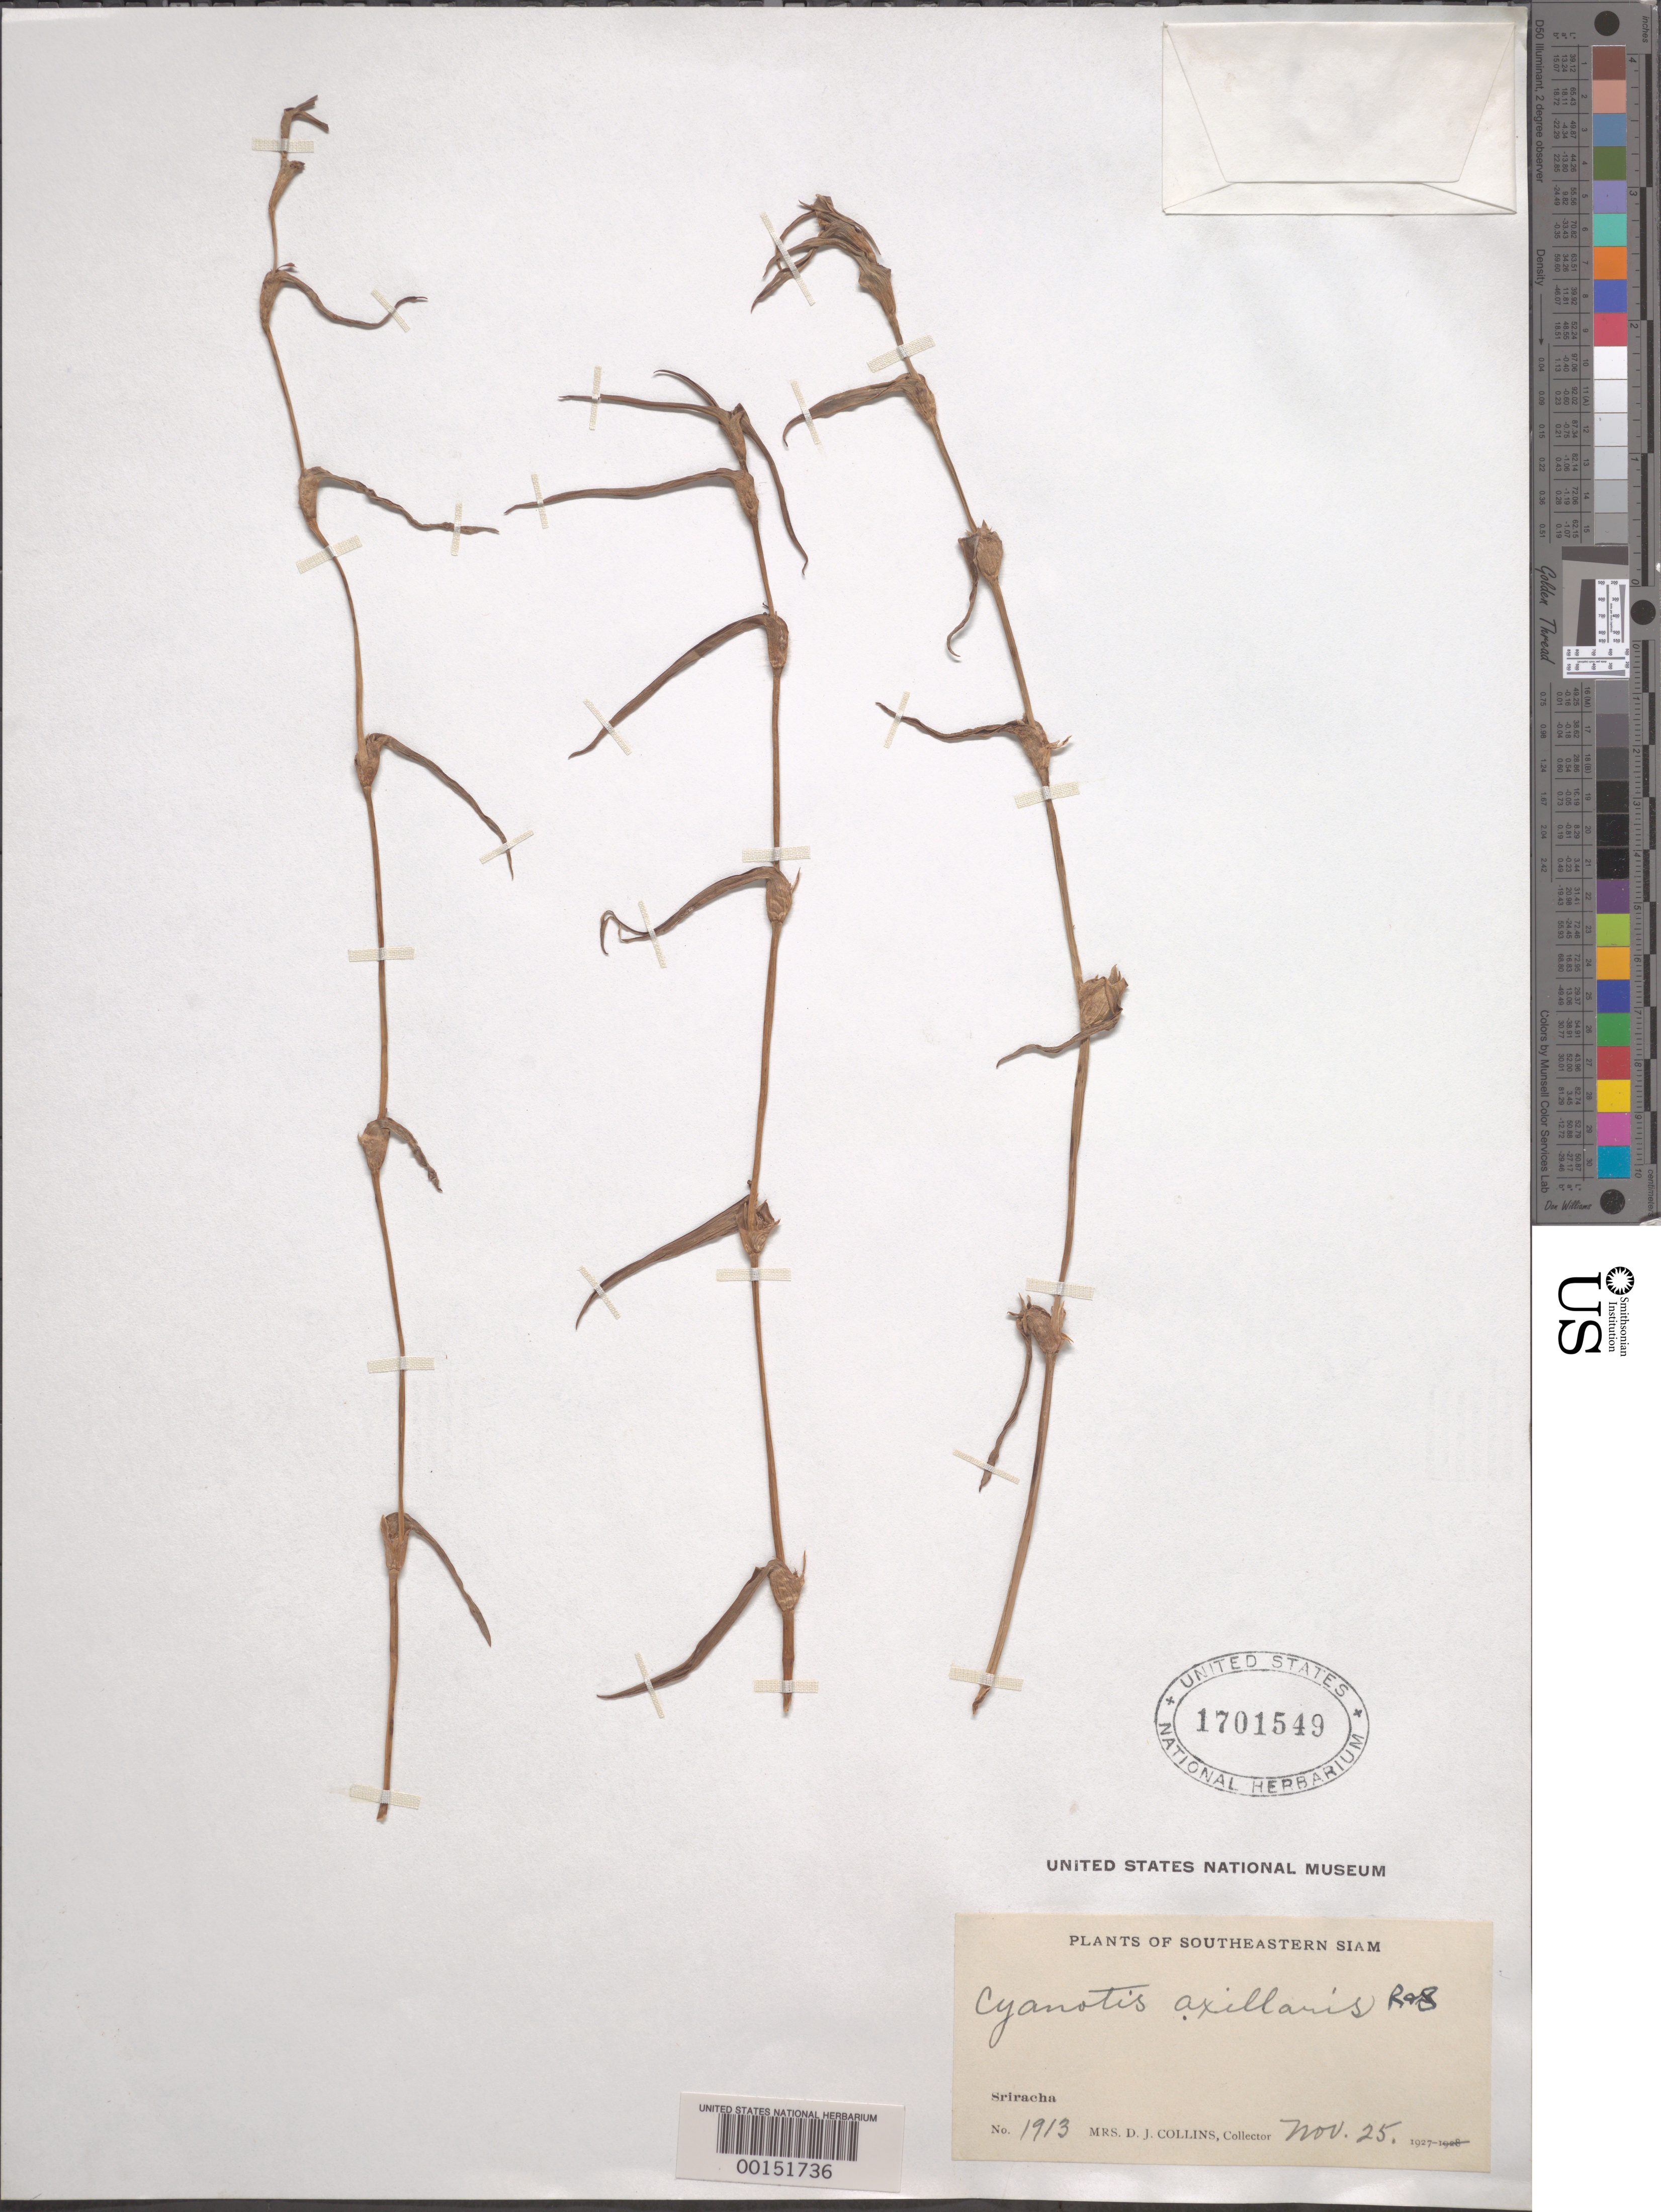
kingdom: Plantae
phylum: Tracheophyta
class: Liliopsida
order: Commelinales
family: Commelinaceae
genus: Cyanotis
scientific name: Cyanotis axillaris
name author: (L.) D. Don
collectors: Mrs. D. J. Collins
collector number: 1913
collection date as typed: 25 Nov 1927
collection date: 1927-11-25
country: Thailand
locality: Sriracha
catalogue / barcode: US 1701549